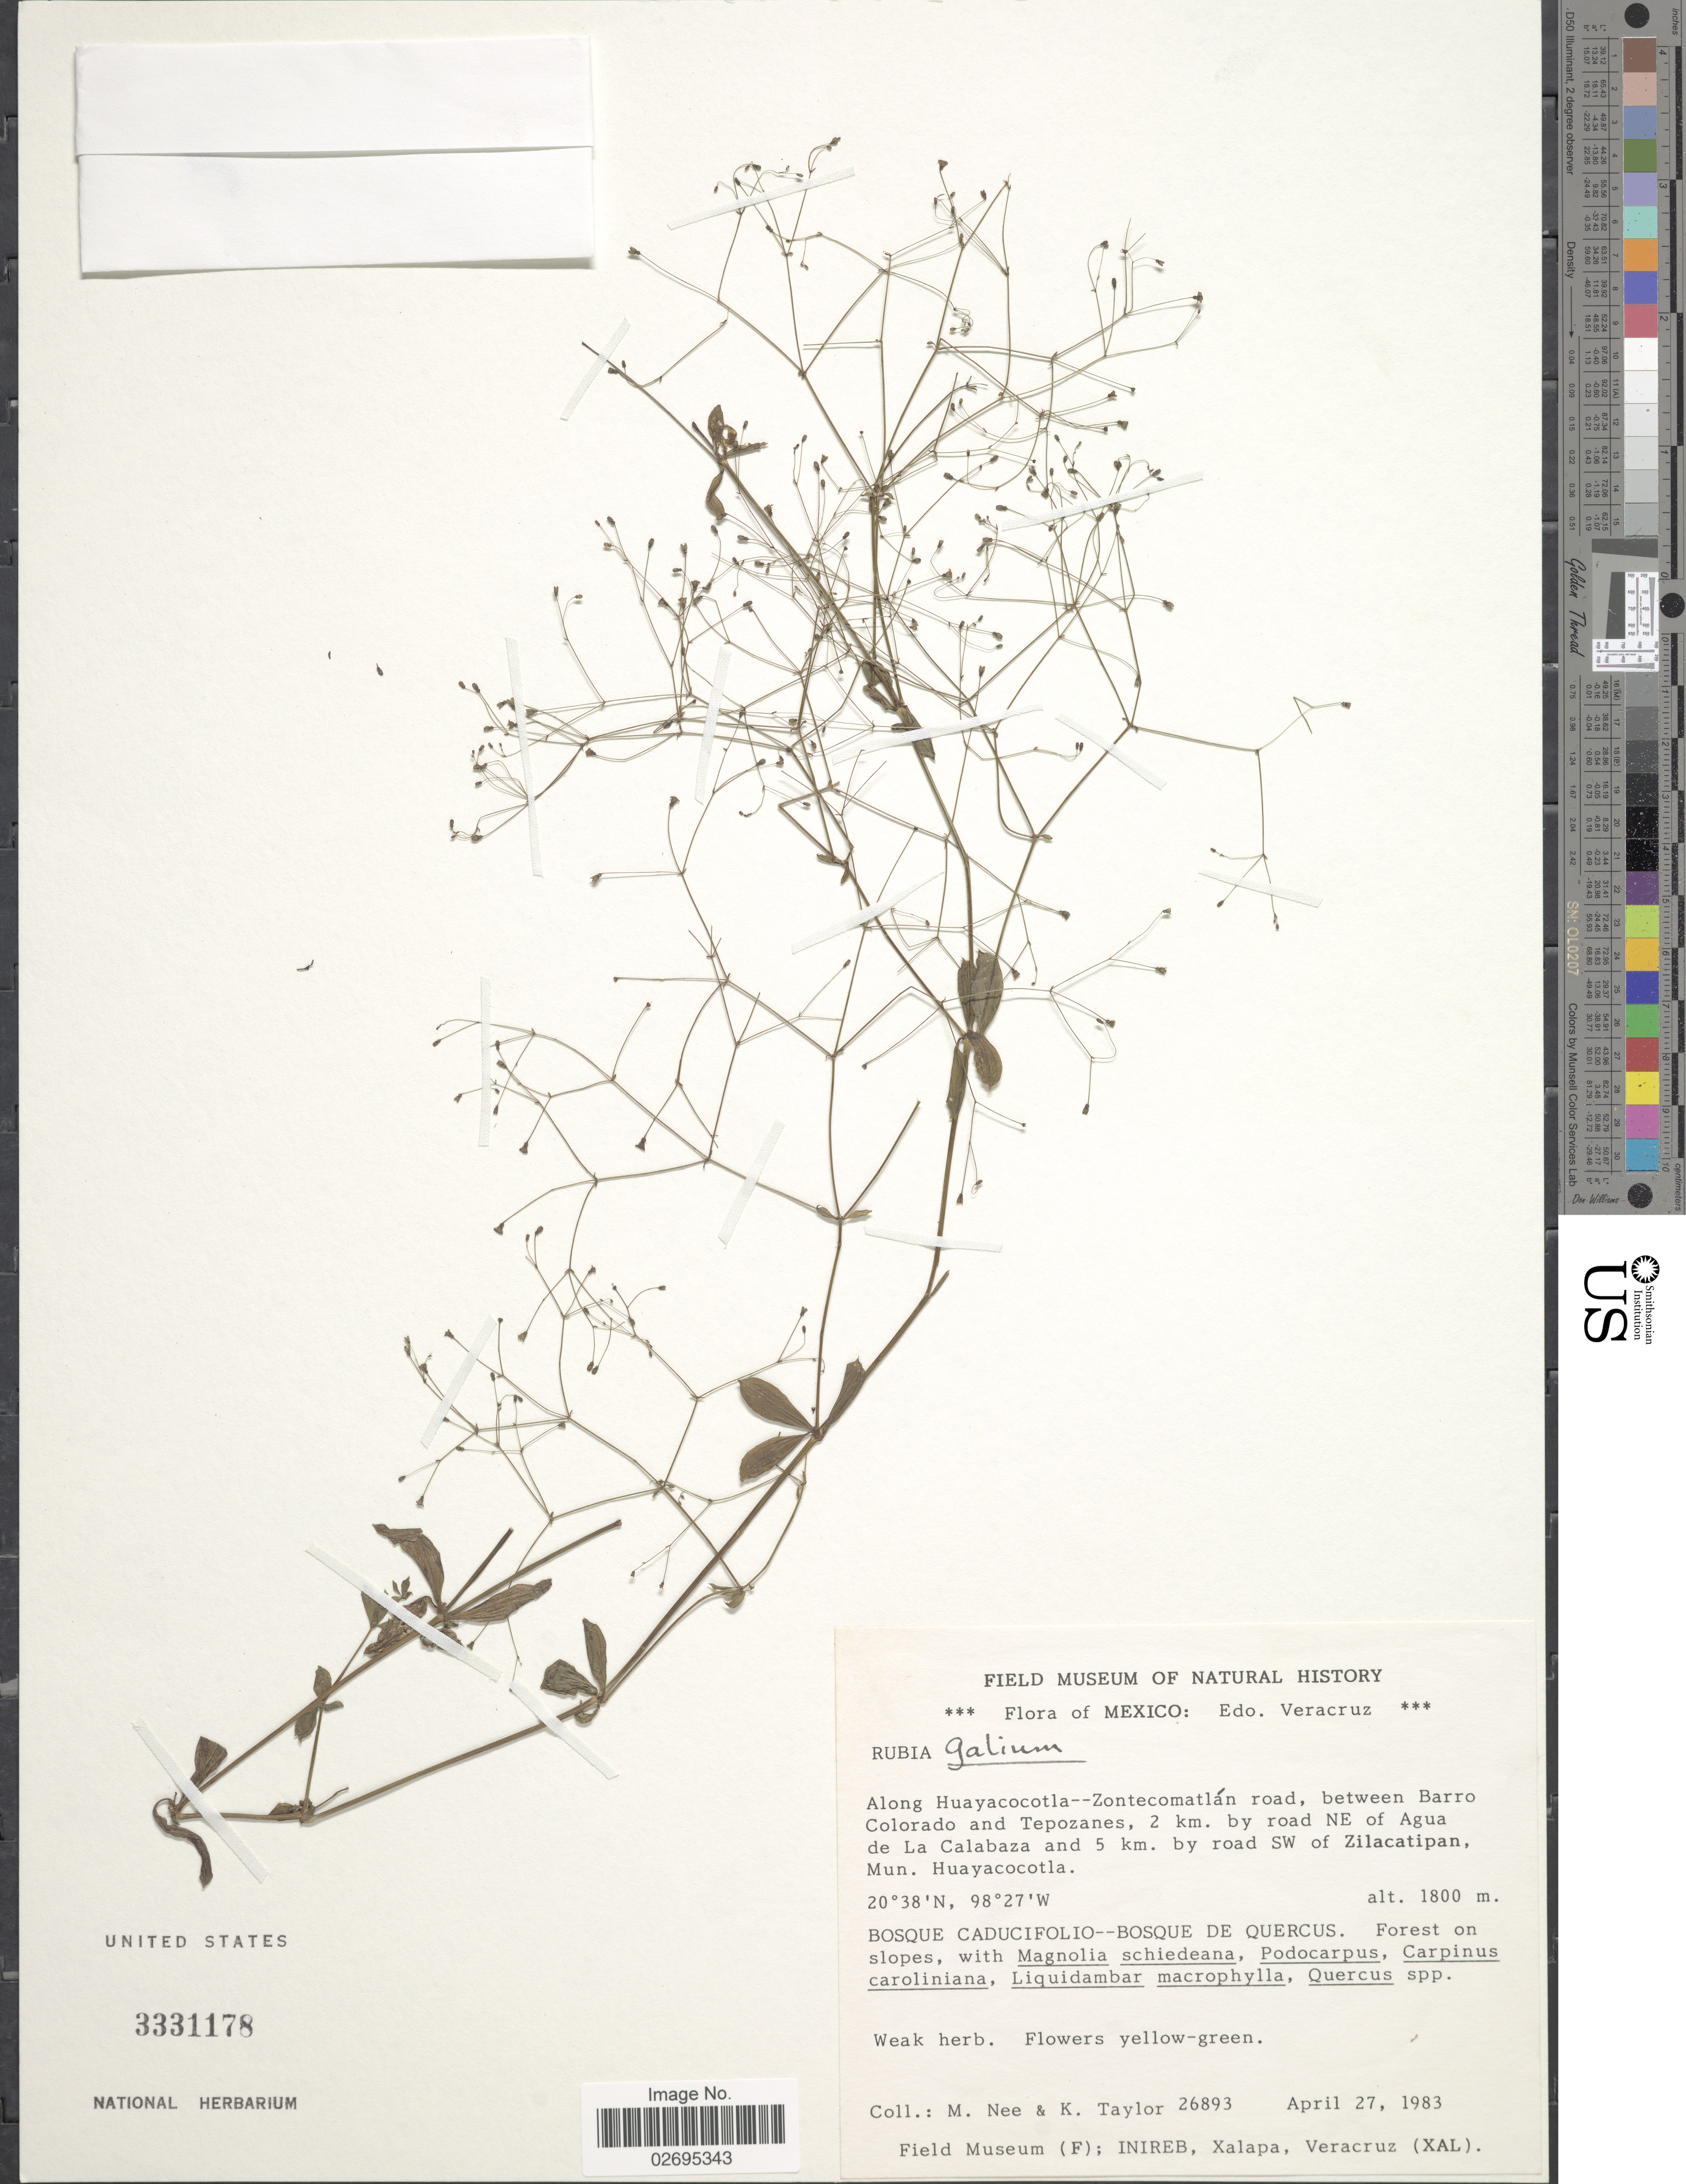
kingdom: Plantae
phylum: Tracheophyta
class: Magnoliopsida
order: Gentianales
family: Rubiaceae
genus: Galium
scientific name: Galium sp.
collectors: M. Nee & K. Taylor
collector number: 26893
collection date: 1983-04-27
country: Mexico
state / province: Veracruz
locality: Along Huayacocotla-Zontecomatlan road, between Barro Colorado and Tepozanes, 2 km. by road NE of Agua de la Calabaza and 5 km. by road SW of Zilacatipan, Mun. Huayacocotla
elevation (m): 1800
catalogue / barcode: US 3331178